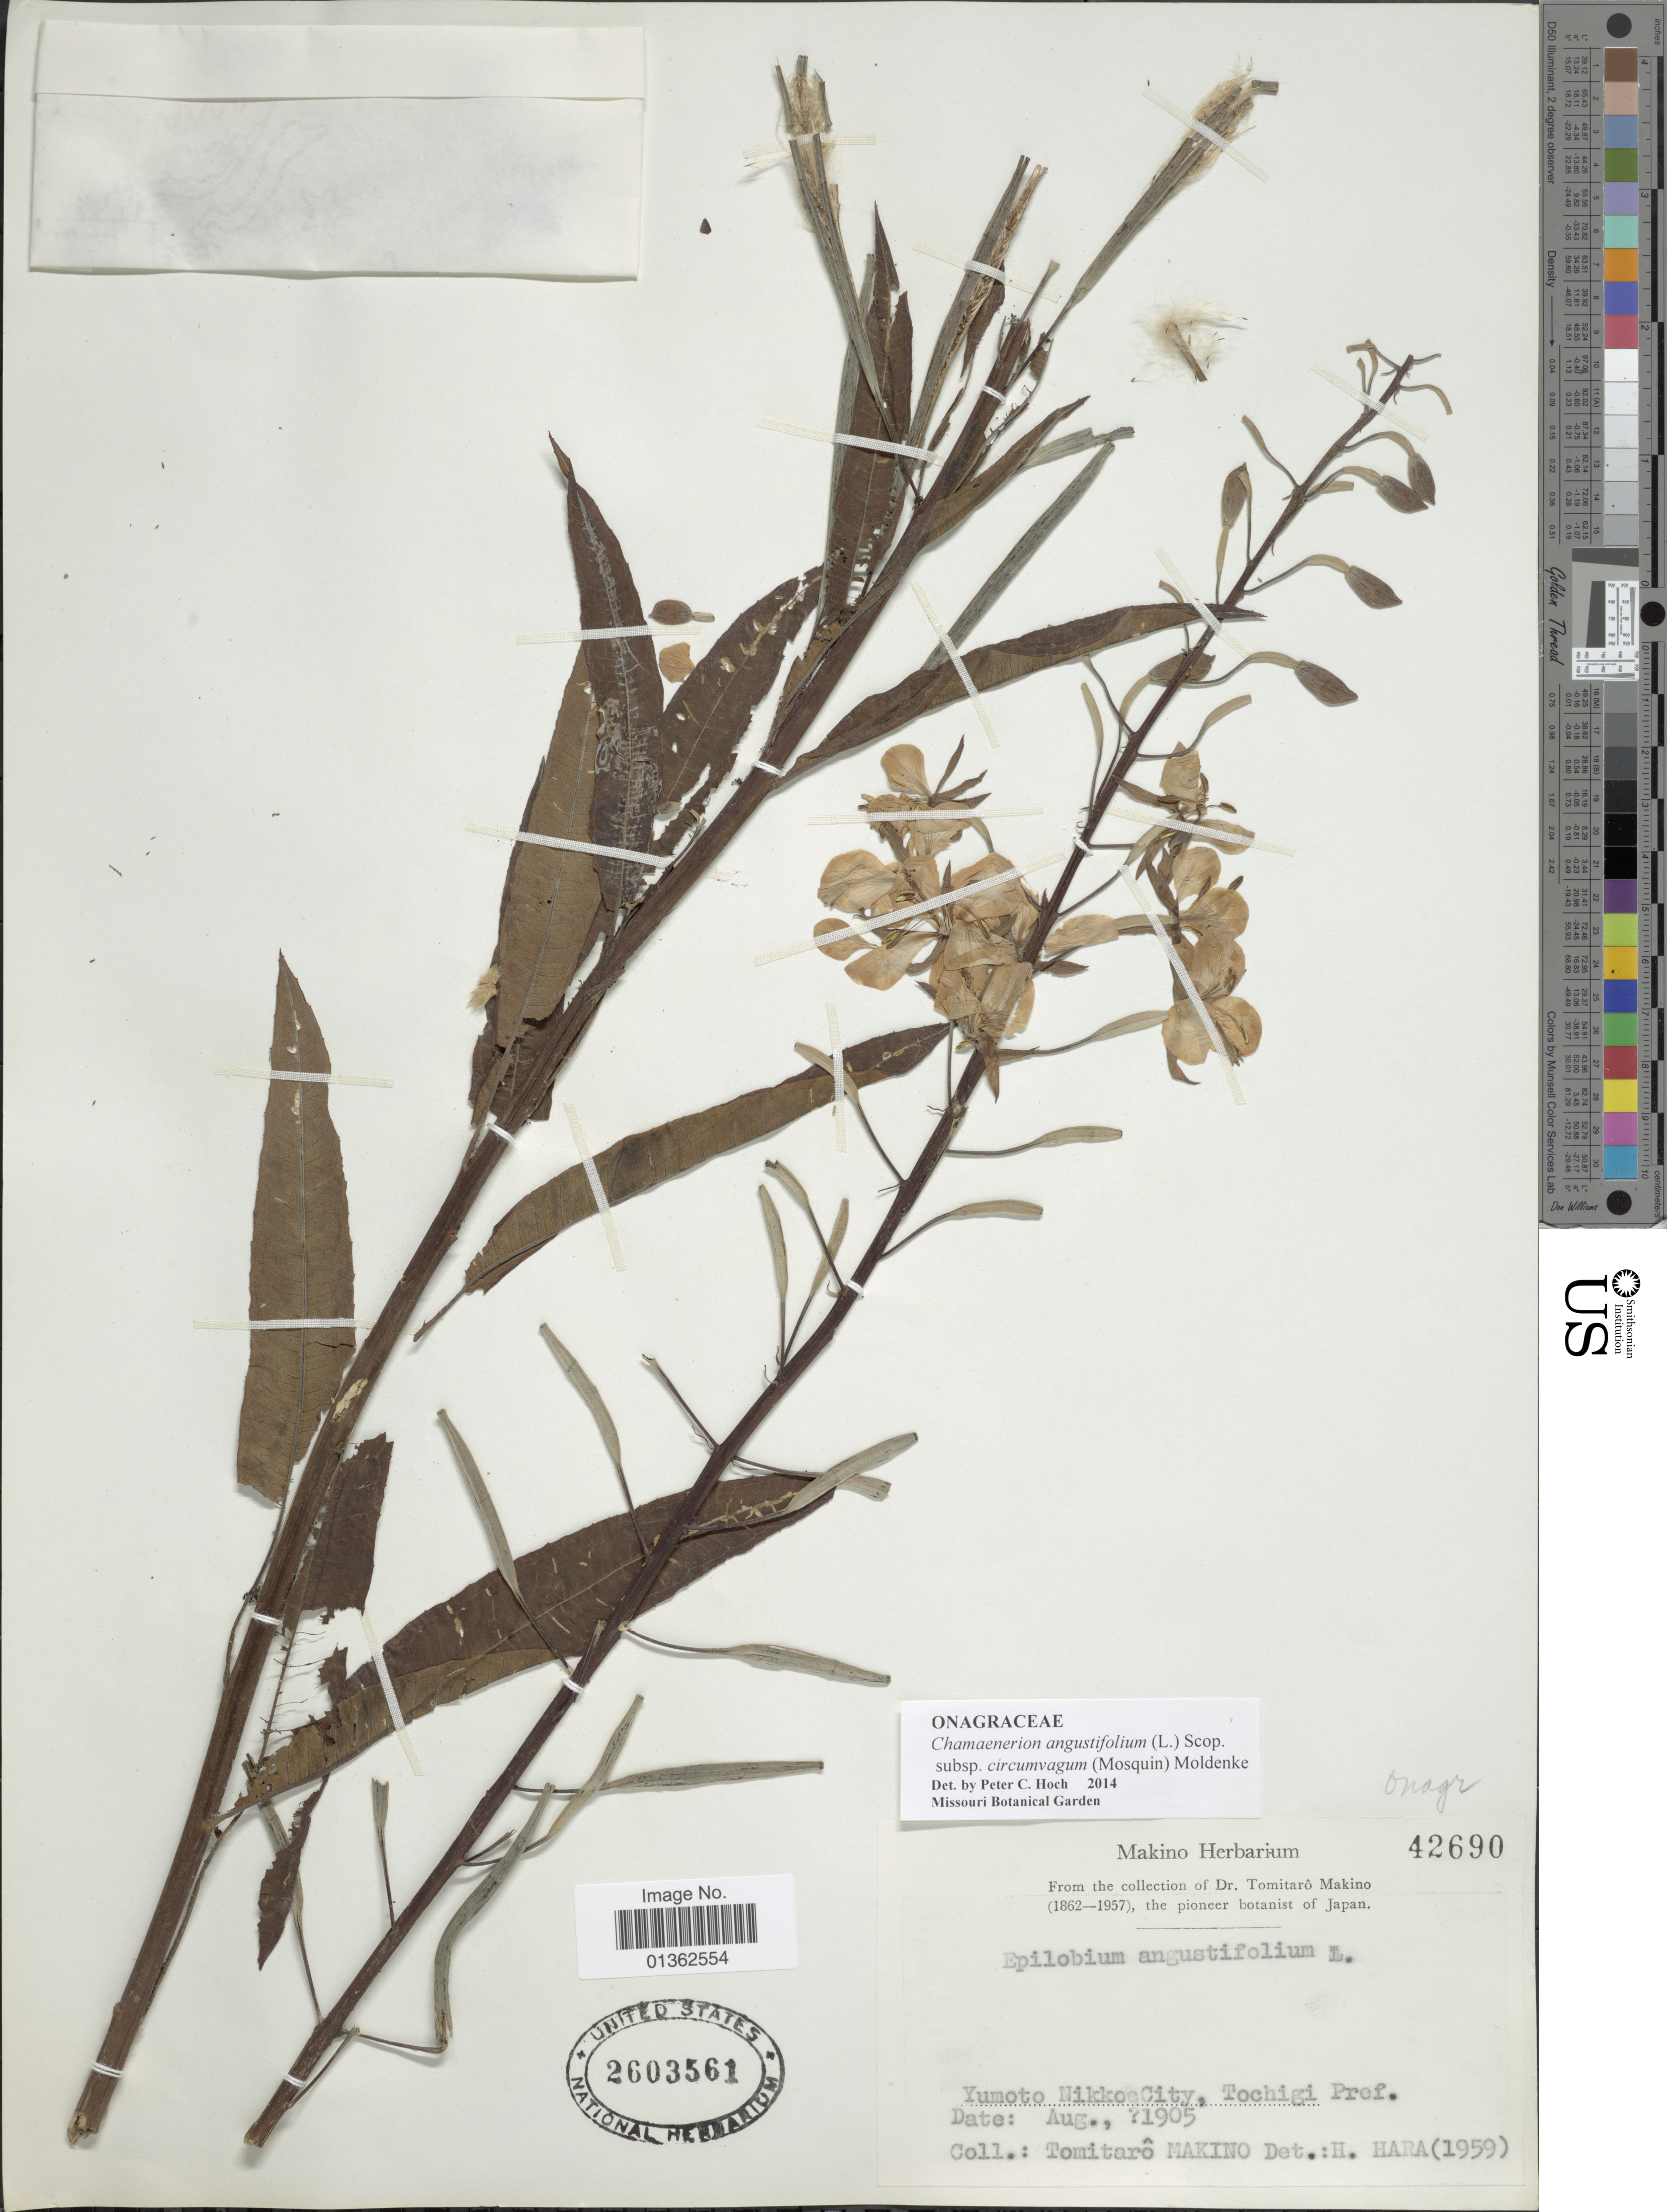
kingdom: Plantae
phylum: Tracheophyta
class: Magnoliopsida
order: Myrtales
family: Onagraceae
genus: Chamaenerion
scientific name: Chamaenerion angustifolium subsp. circumvagum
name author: (Mosquin) Moldenke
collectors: T. Makino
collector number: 42690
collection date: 1905-08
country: Japan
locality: Yumoto Nikko City, Tochigi Pref.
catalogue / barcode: US 2603561